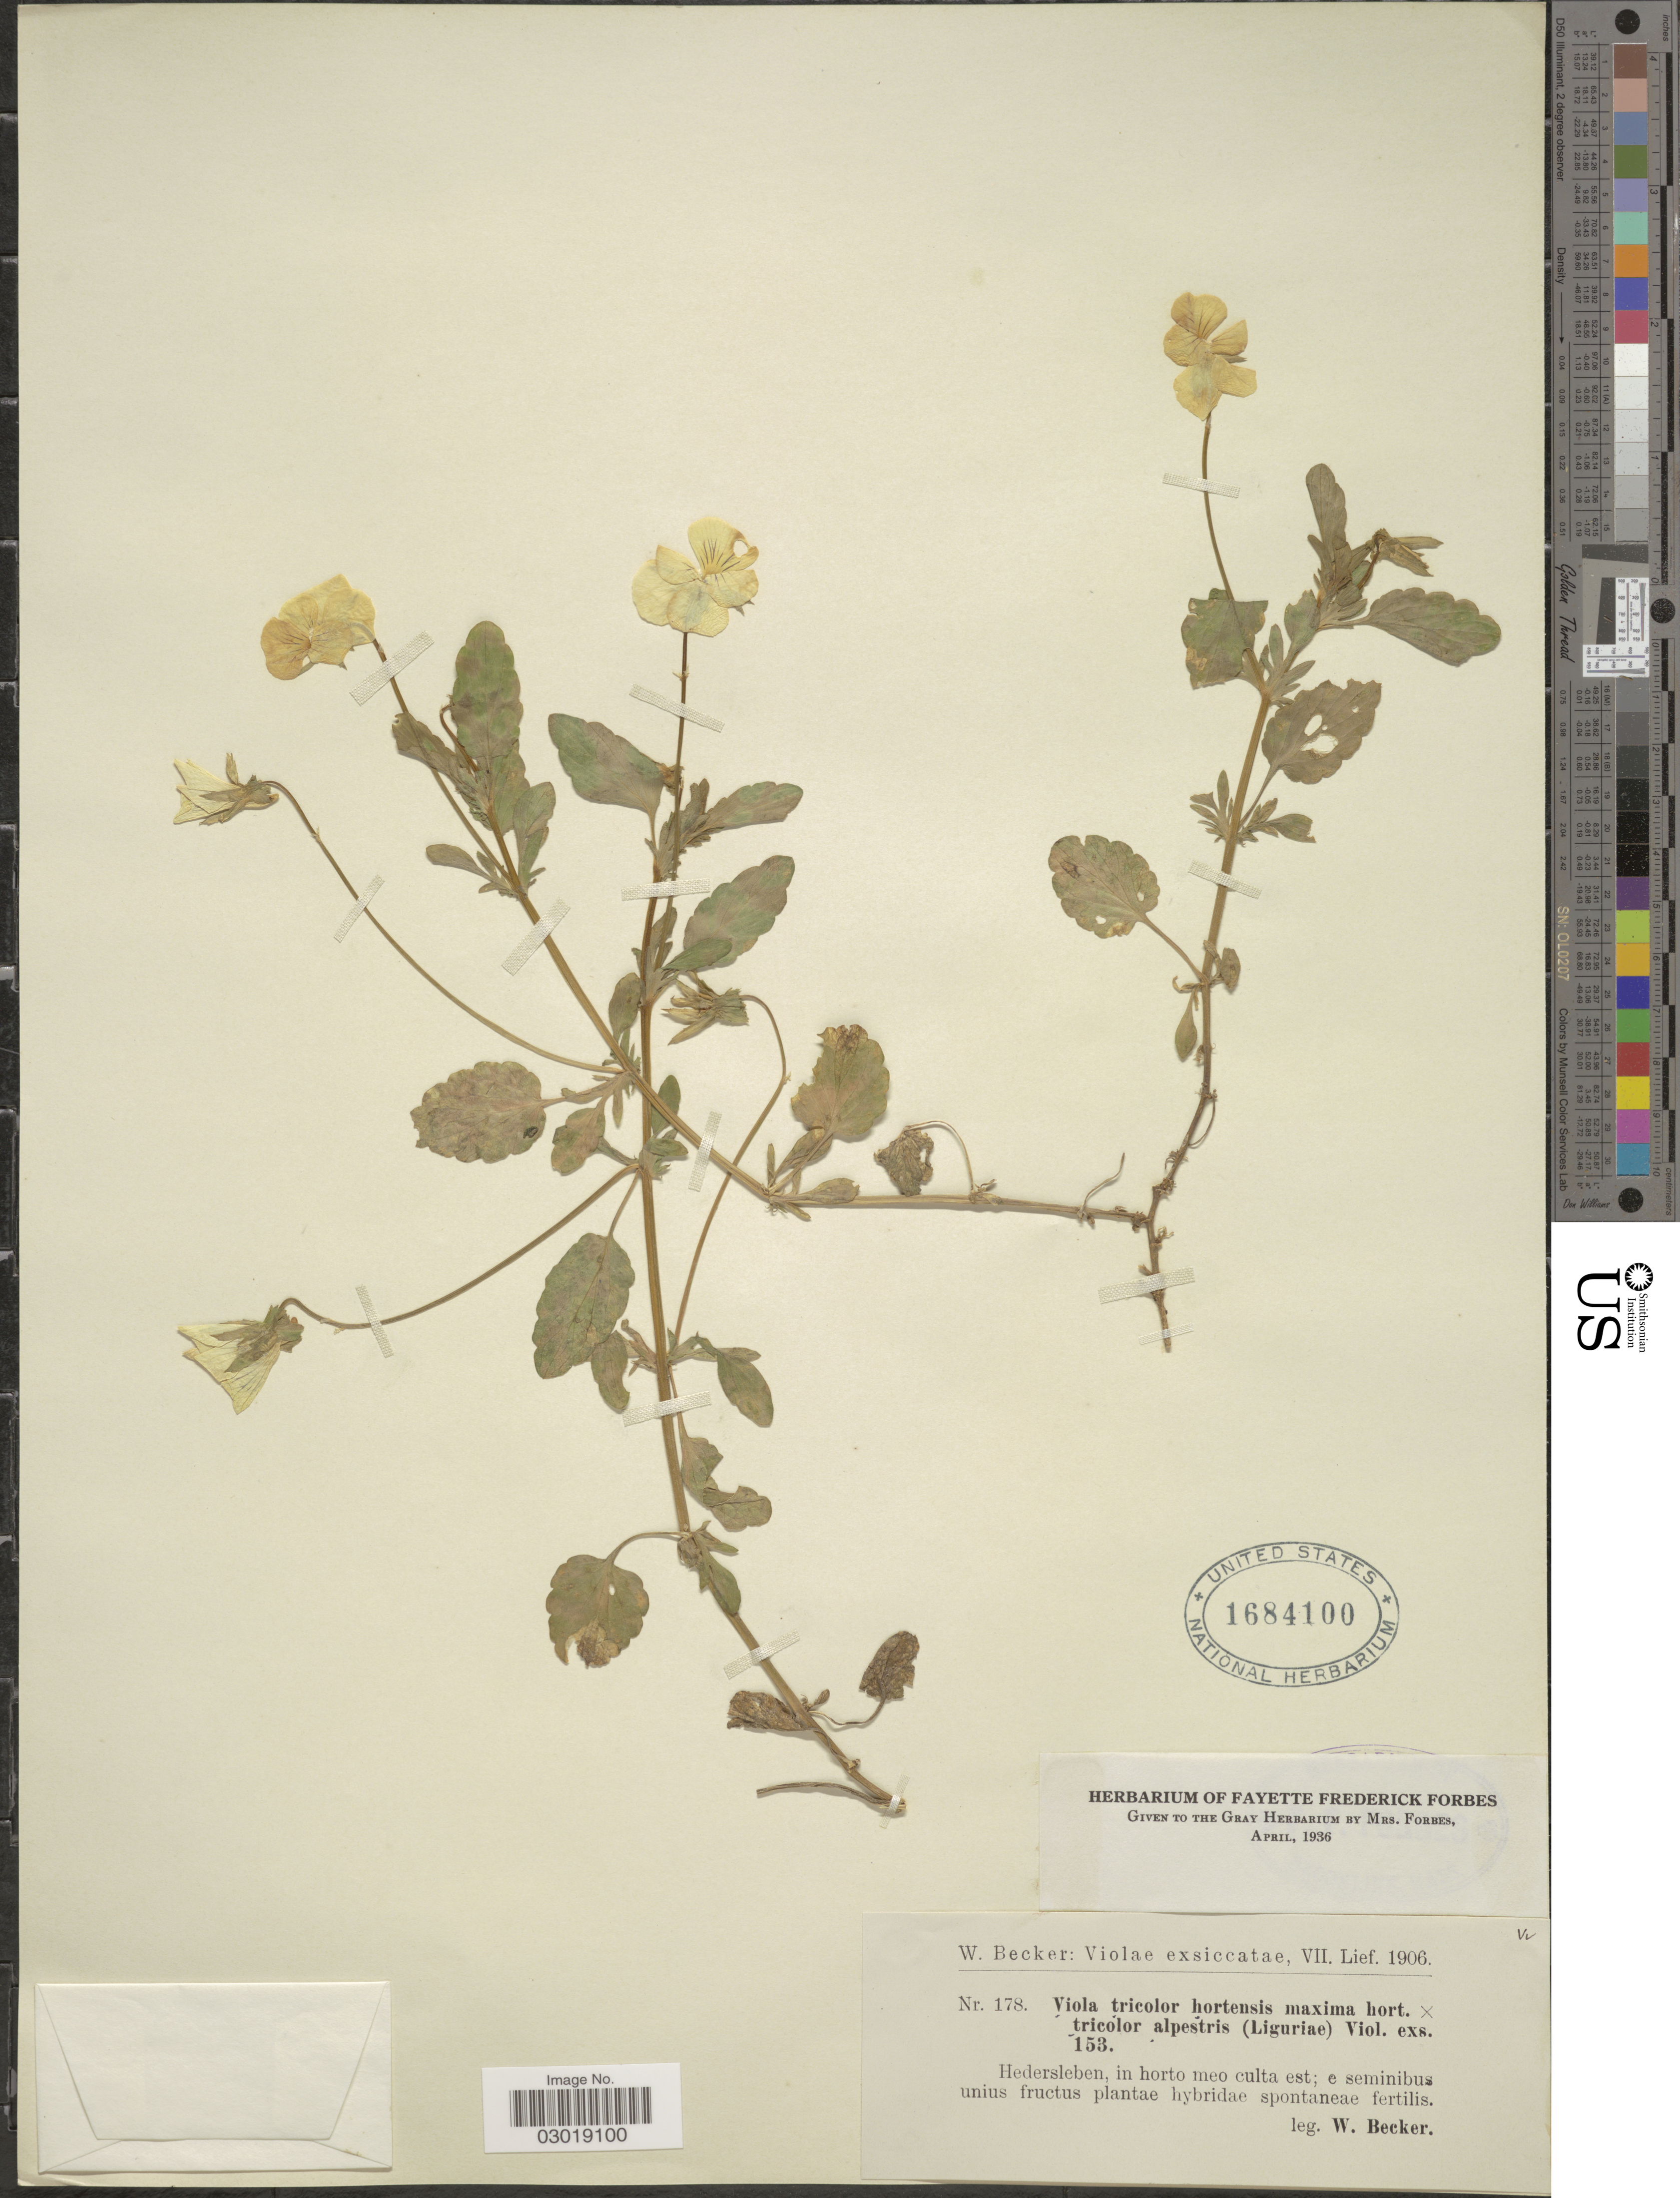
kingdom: Plantae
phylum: Tracheophyta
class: Magnoliopsida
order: Malpighiales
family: Violaceae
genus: Viola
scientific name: Viola tricolor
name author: L.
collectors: W. Becker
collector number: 178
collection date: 1906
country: Germany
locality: Violae, Hedersleben, in horto meo culta est.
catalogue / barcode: US 1684100